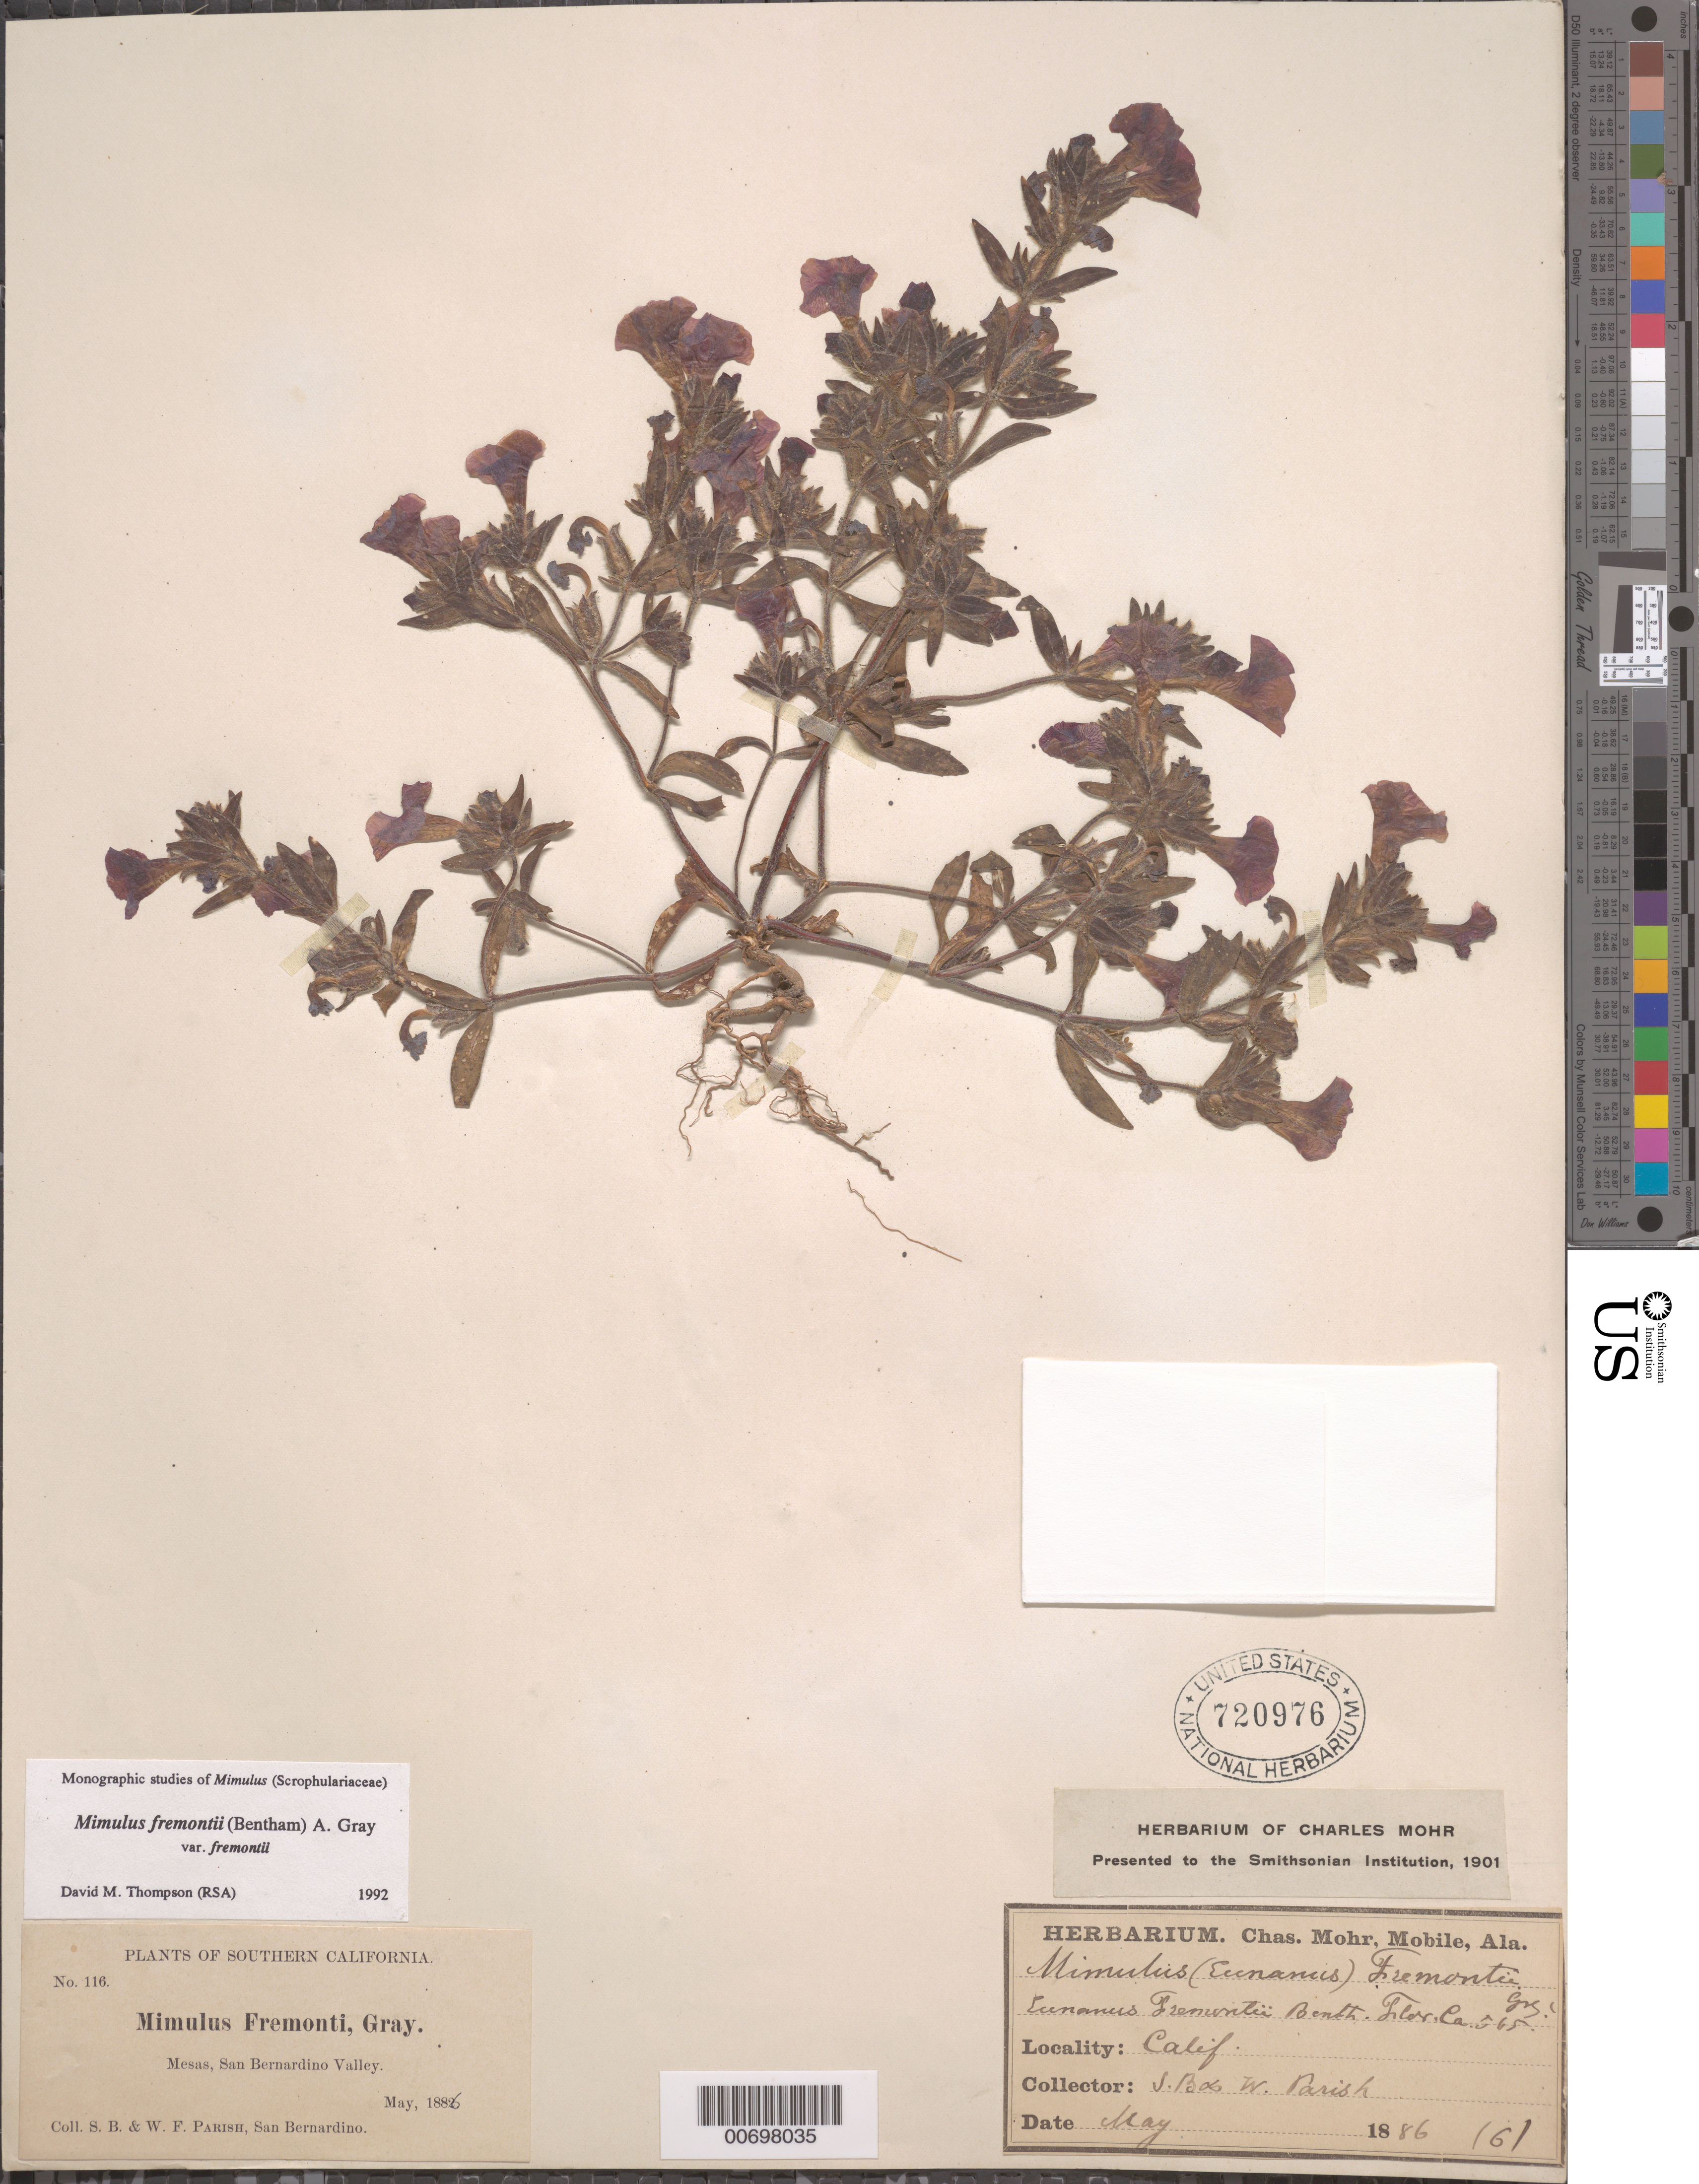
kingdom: Plantae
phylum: Tracheophyta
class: Magnoliopsida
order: Lamiales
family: Phrymaceae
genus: Mimulus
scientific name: Mimulus fremontii var. fremontii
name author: (Benth.) A. Gray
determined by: Thompson, D. M., (RSA), Rancho Santa Ana Botanic Garden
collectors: S. B. Parish & W. F. Parish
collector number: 116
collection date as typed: May 1886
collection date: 1886-05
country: United States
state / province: California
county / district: San Bernardino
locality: Mesas, San Bernardino Valley.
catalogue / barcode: US 720976